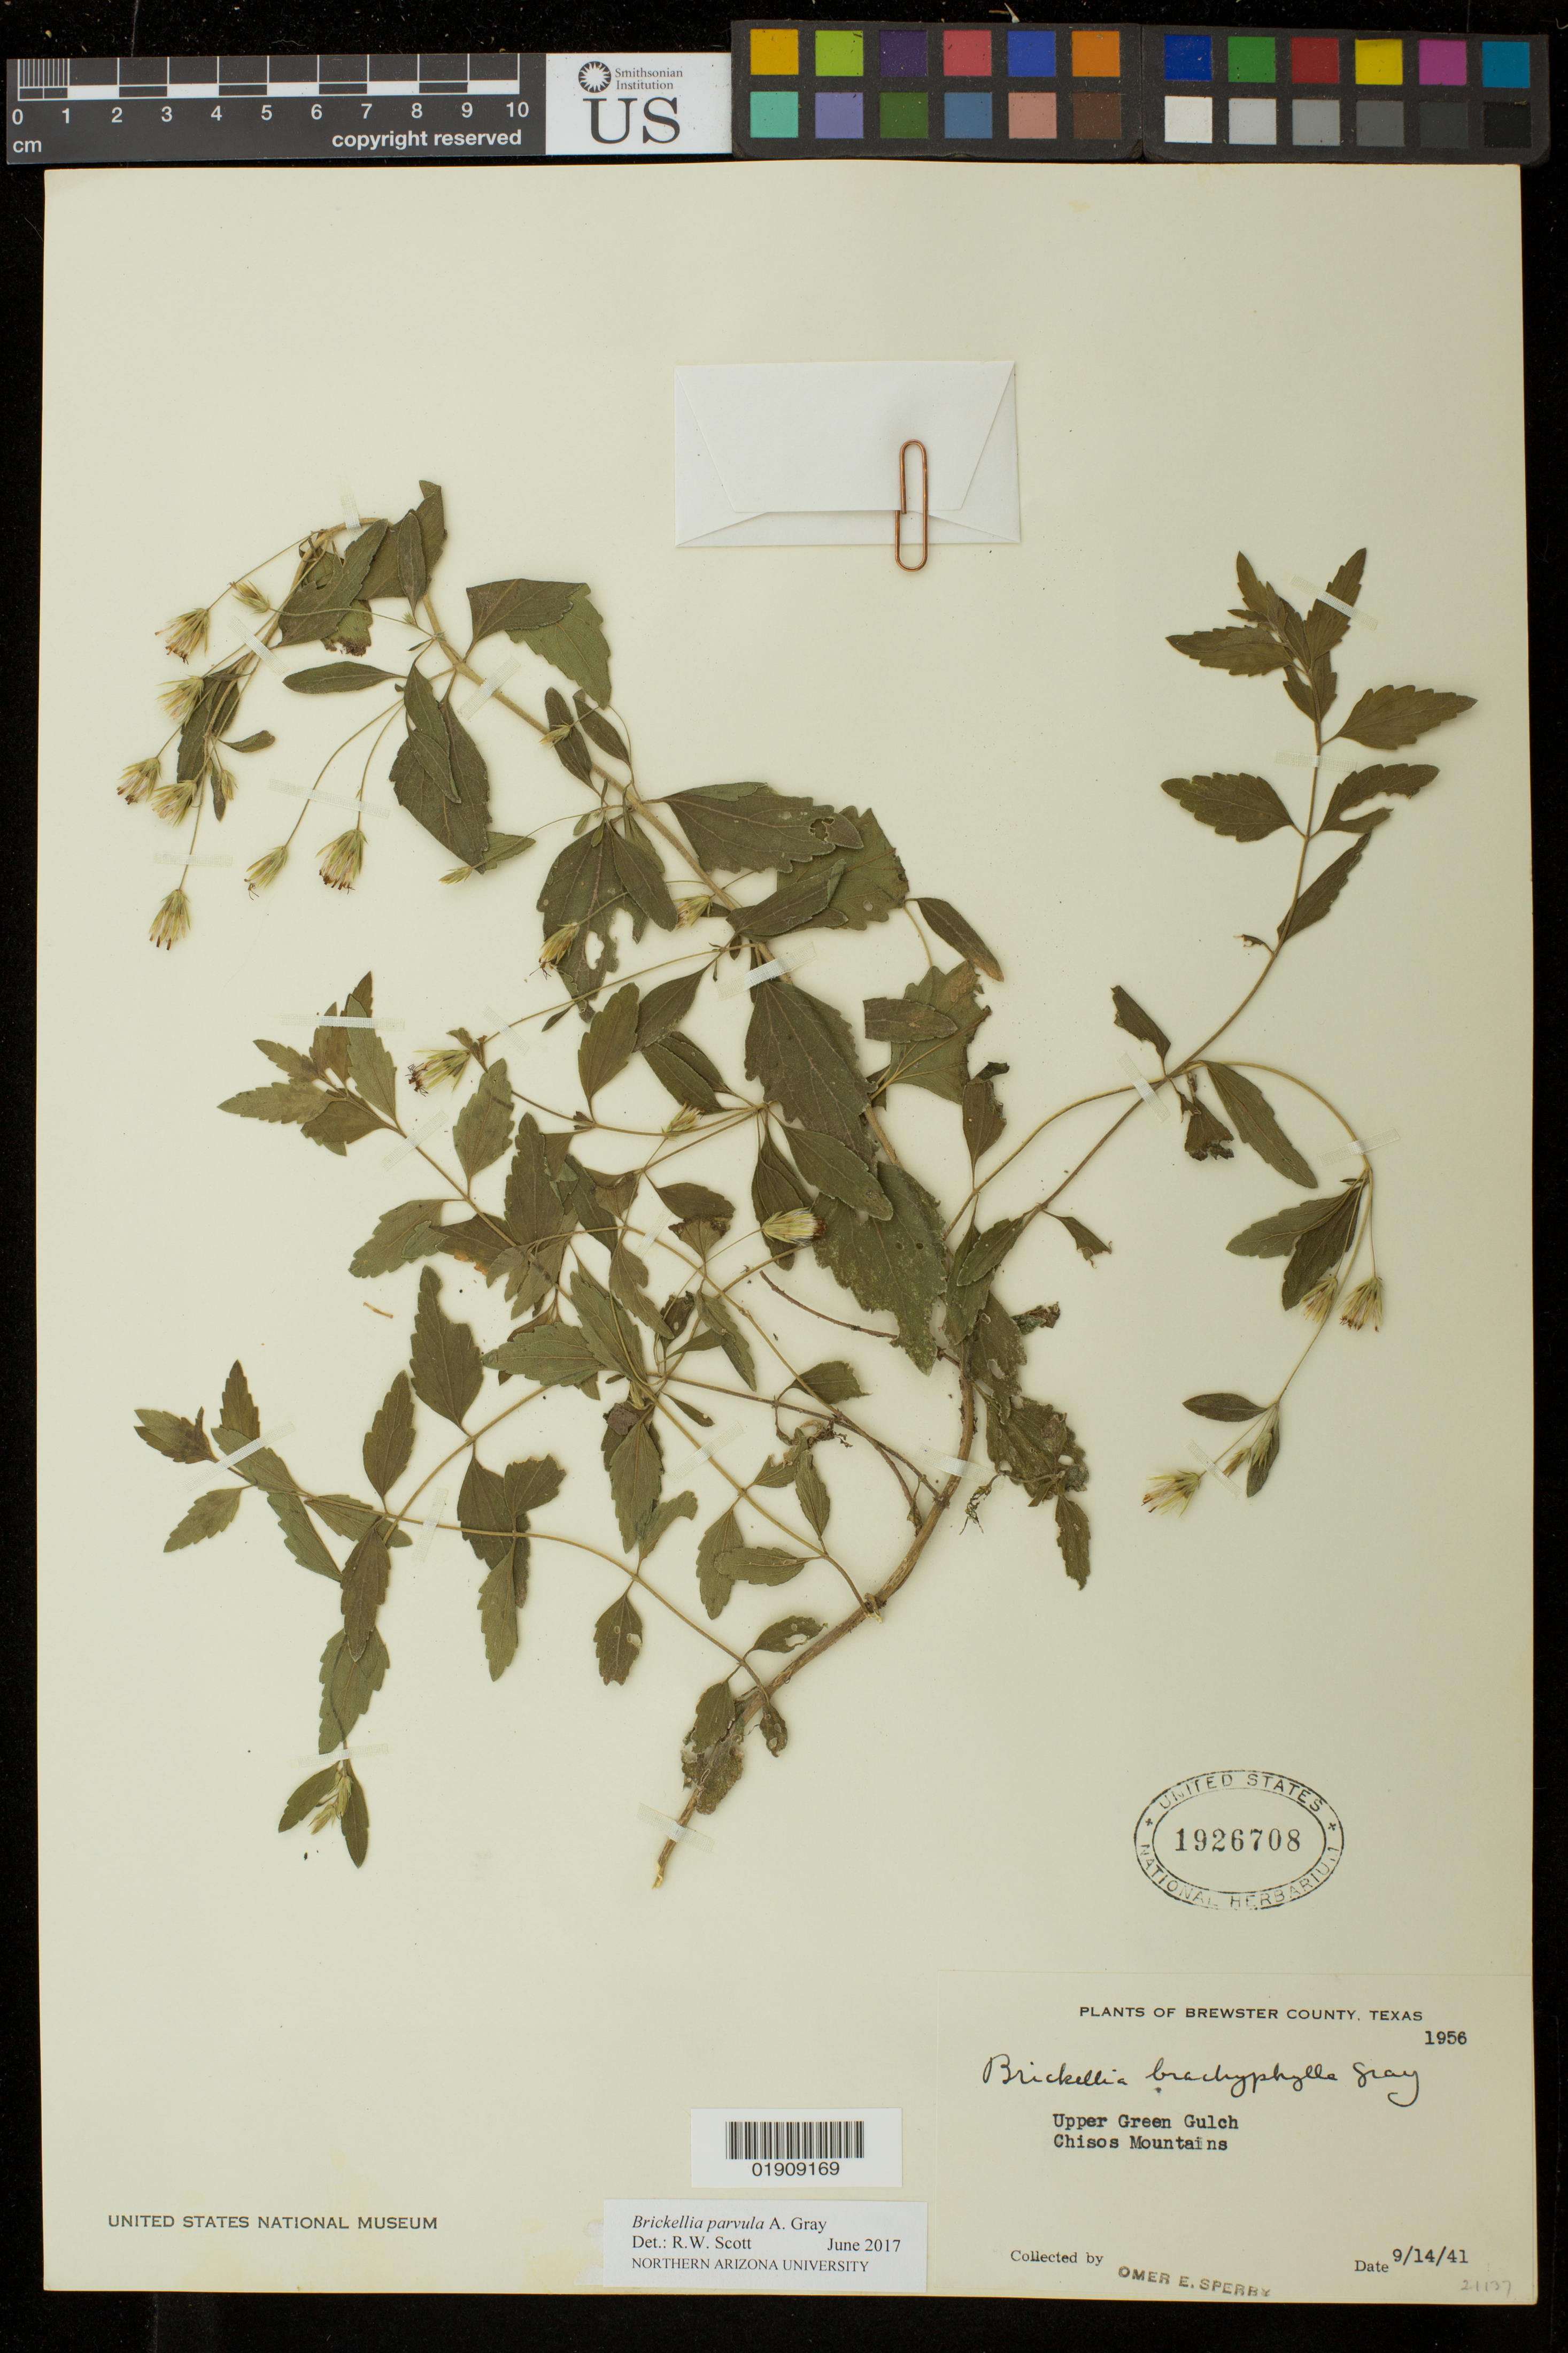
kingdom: Plantae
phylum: Tracheophyta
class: Magnoliopsida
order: Asterales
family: Asteraceae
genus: Brickellia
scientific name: Brickellia parvula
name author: A. Gray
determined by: Scott, Randall W., (ASC), Northern Arizona University (UNITED STATES)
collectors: O. E. Sperry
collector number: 1956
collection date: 1941-09-14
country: United States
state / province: Texas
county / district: Brewster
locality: Below bridge, Green Gulch, Chisos Mountains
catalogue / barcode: US 1926708